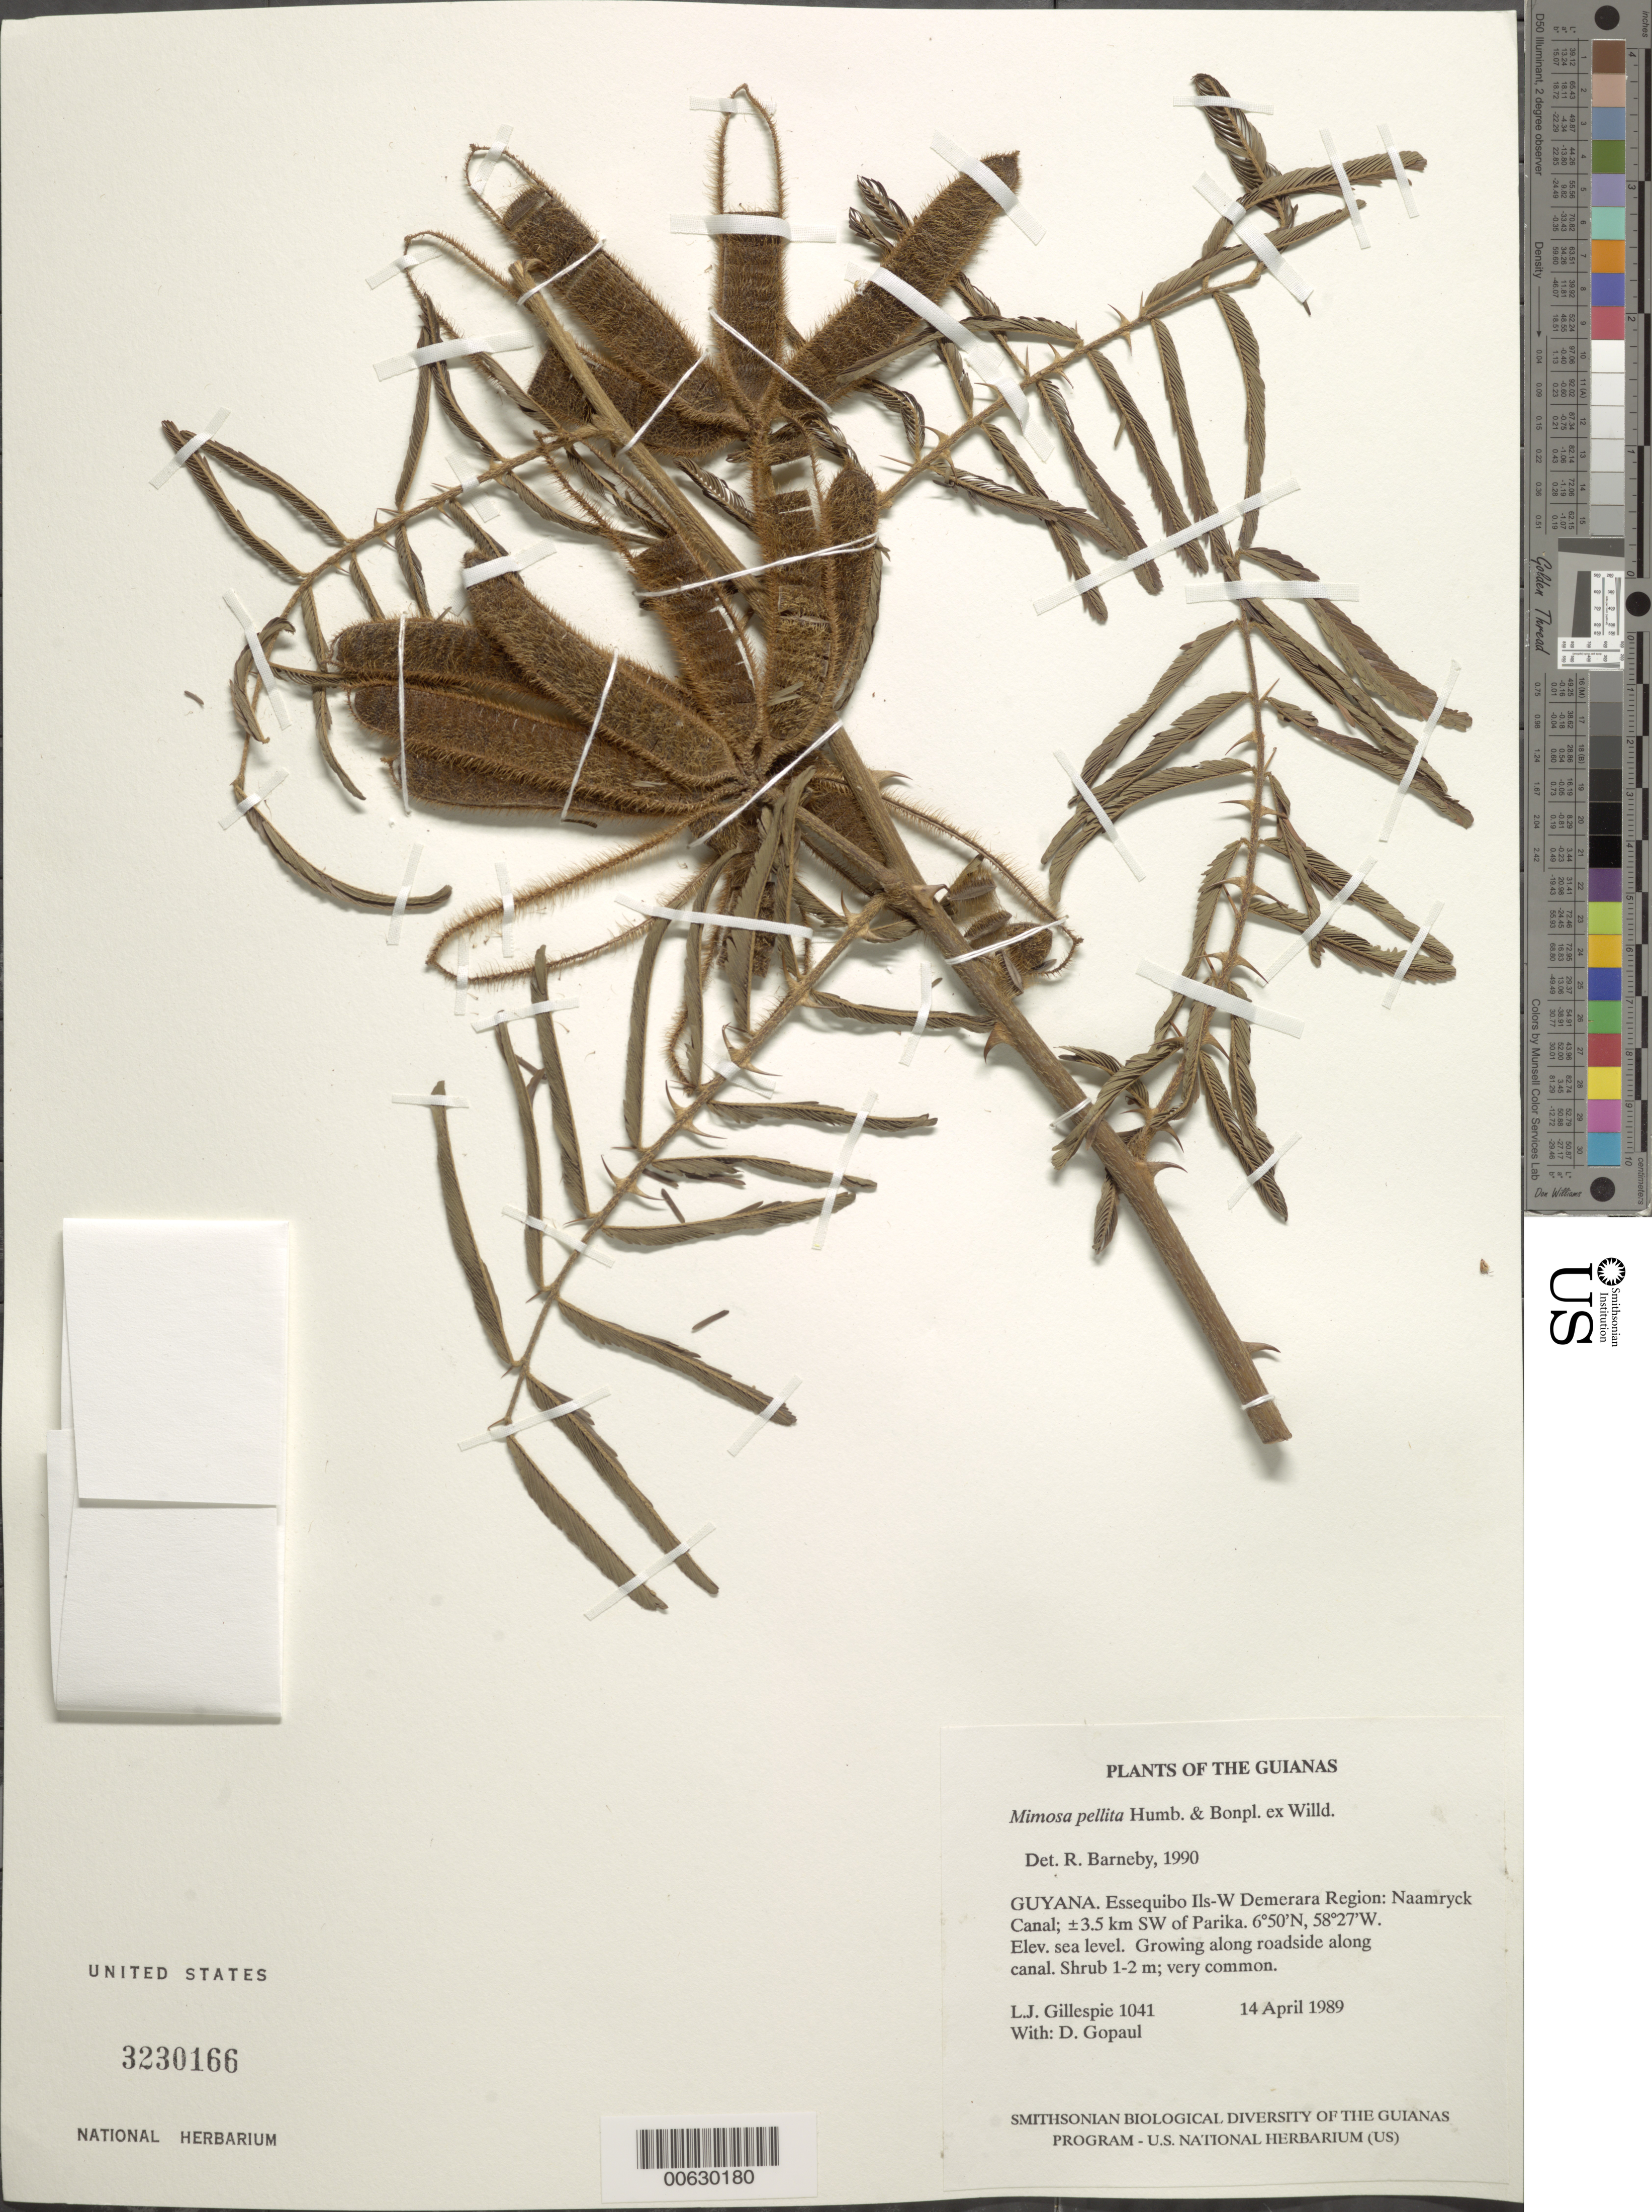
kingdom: Plantae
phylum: Tracheophyta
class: Magnoliopsida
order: Fabales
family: Fabaceae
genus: Mimosa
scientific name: Mimosa pellita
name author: Humb. & Bonpl. ex Willd.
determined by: Barneby, Rupert C., (NY)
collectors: L. Gillespie & D. Gopaul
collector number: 1041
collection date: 1989-04-14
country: Guyana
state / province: Essequibo Isl-W. Demerara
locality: Essequibo Ils-W Demerara Region, Naamryck Canal, ± 3.5 km SW of Parika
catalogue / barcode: US 3230166